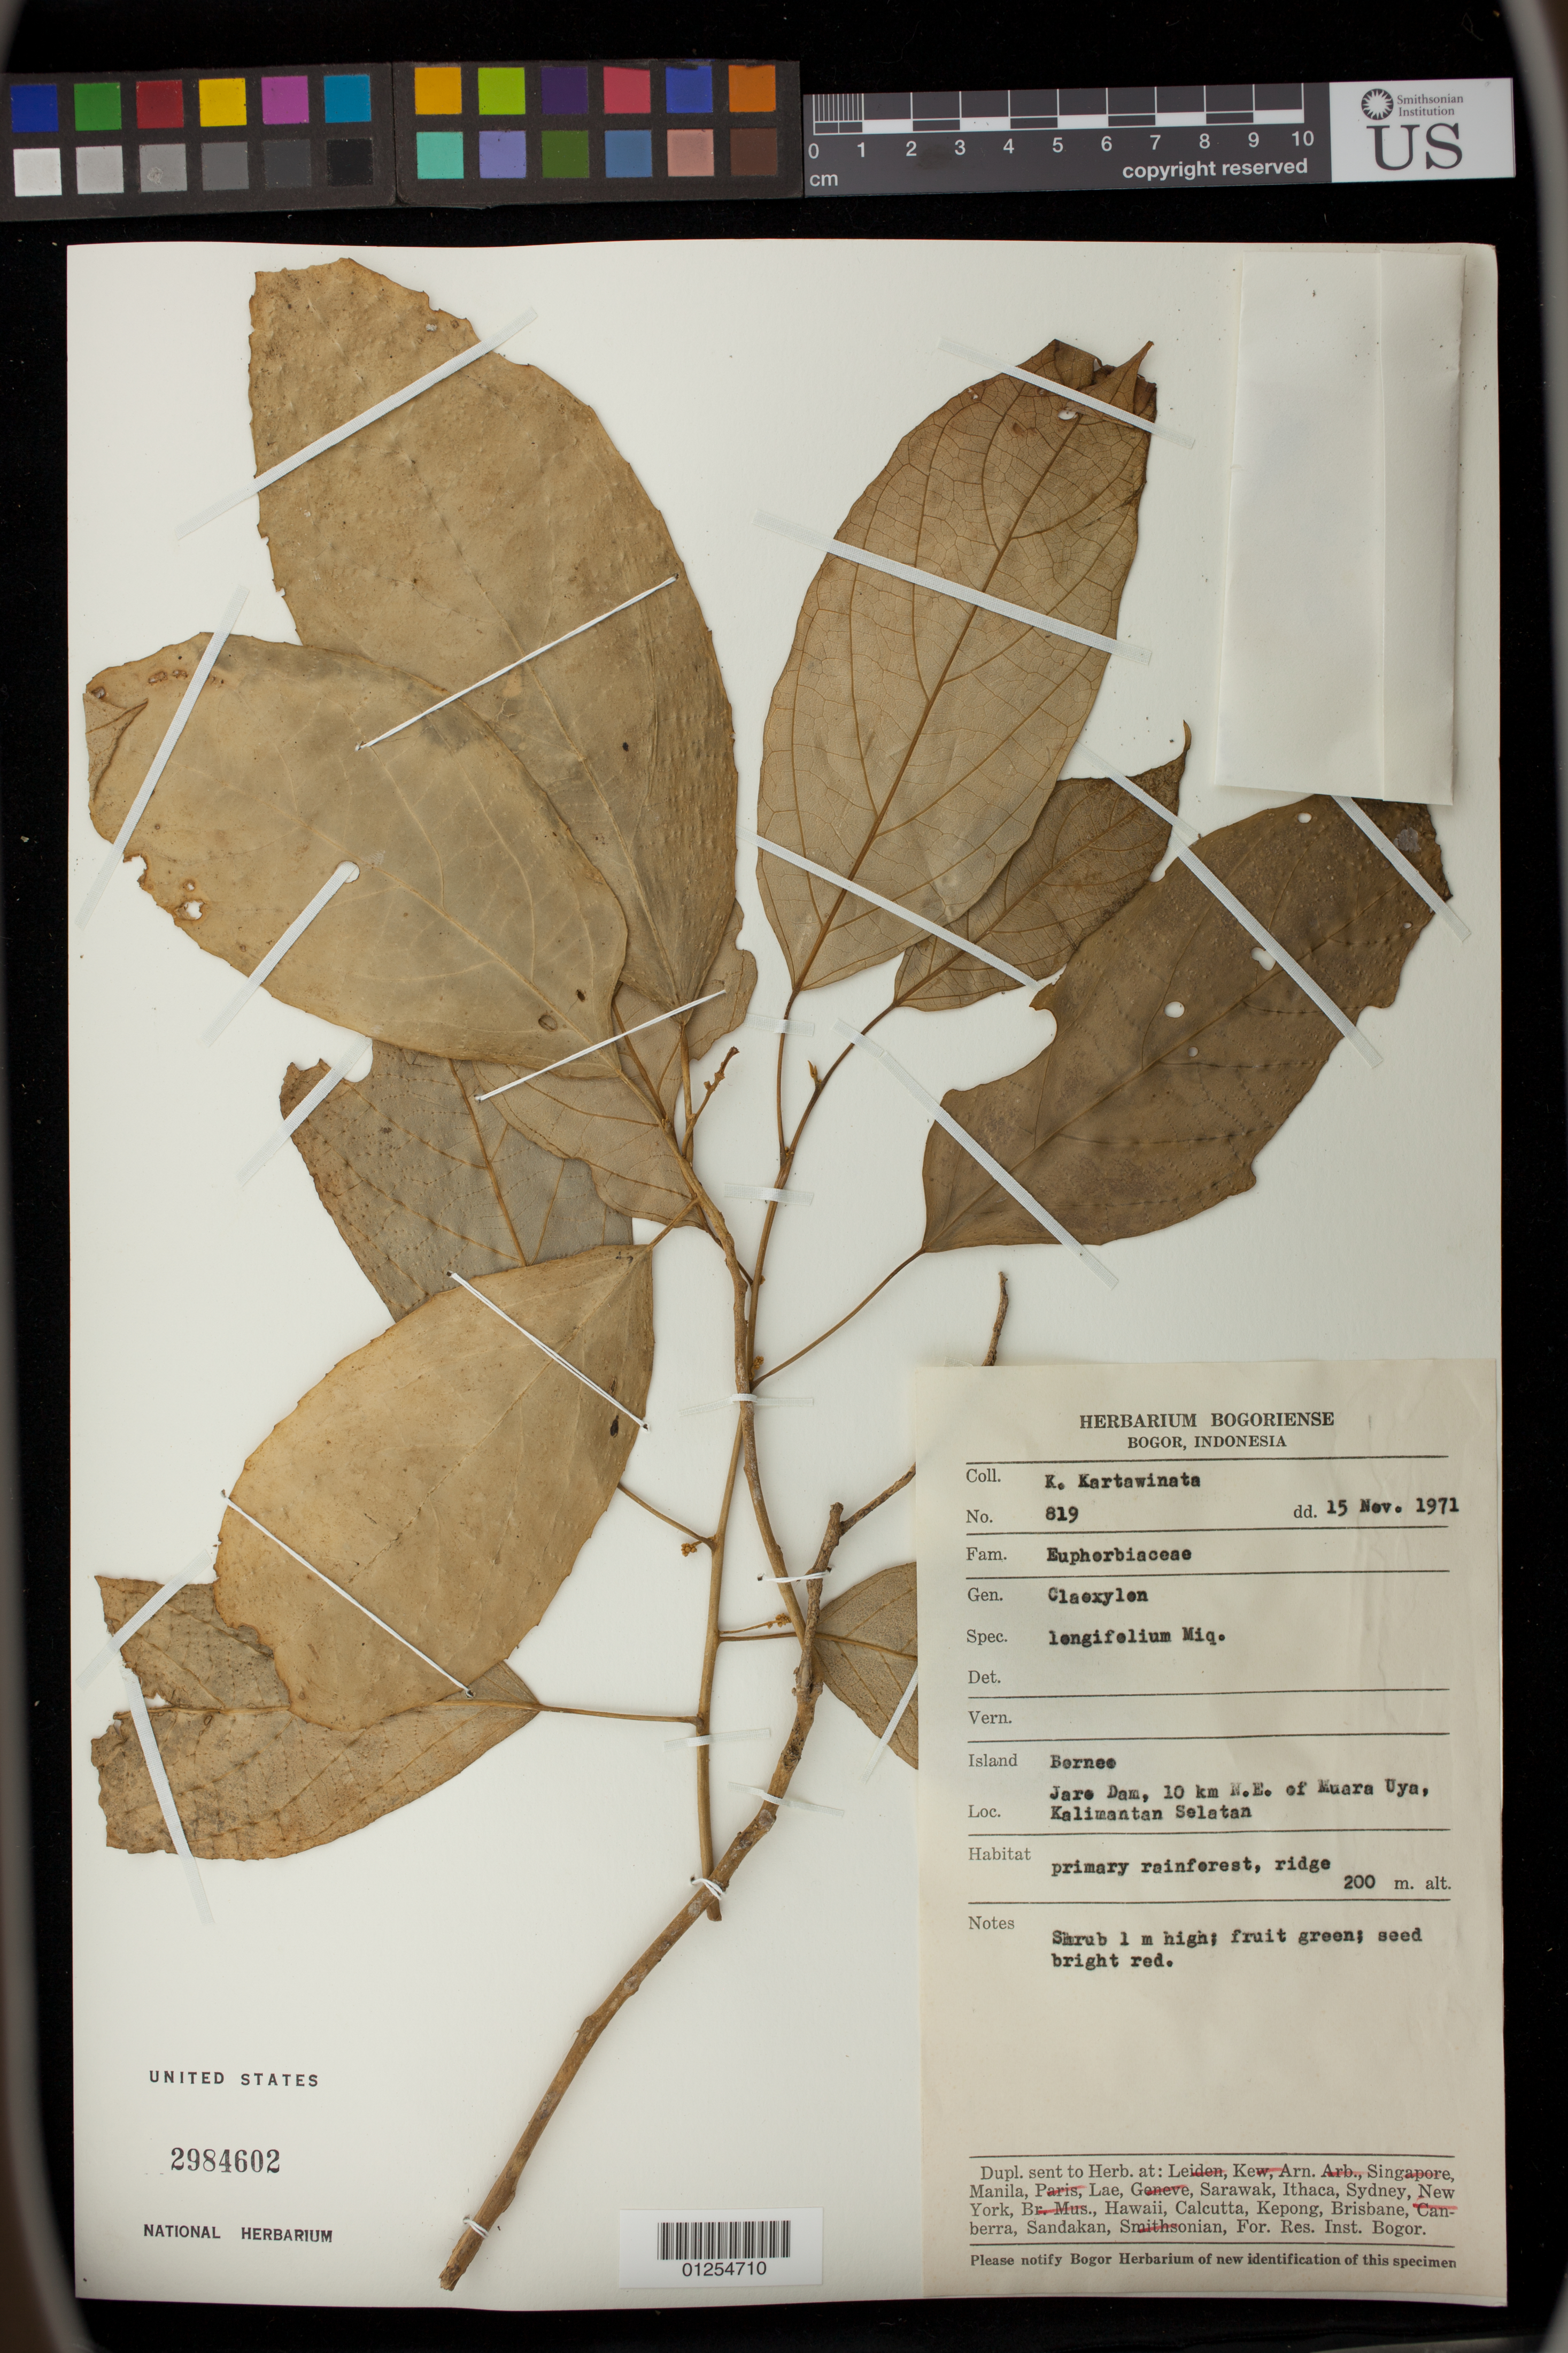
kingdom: Plantae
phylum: Tracheophyta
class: Magnoliopsida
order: Malpighiales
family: Euphorbiaceae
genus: Claoxylon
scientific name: Claoxylon longifolium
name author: (Blume) Endl. & Hassk.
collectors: K. Kartawinata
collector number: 819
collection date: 1971-11-15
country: Indonesia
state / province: Kalimantan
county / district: Kalimantan Selatan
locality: Bornee Island,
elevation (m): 200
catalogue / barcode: US 2984602